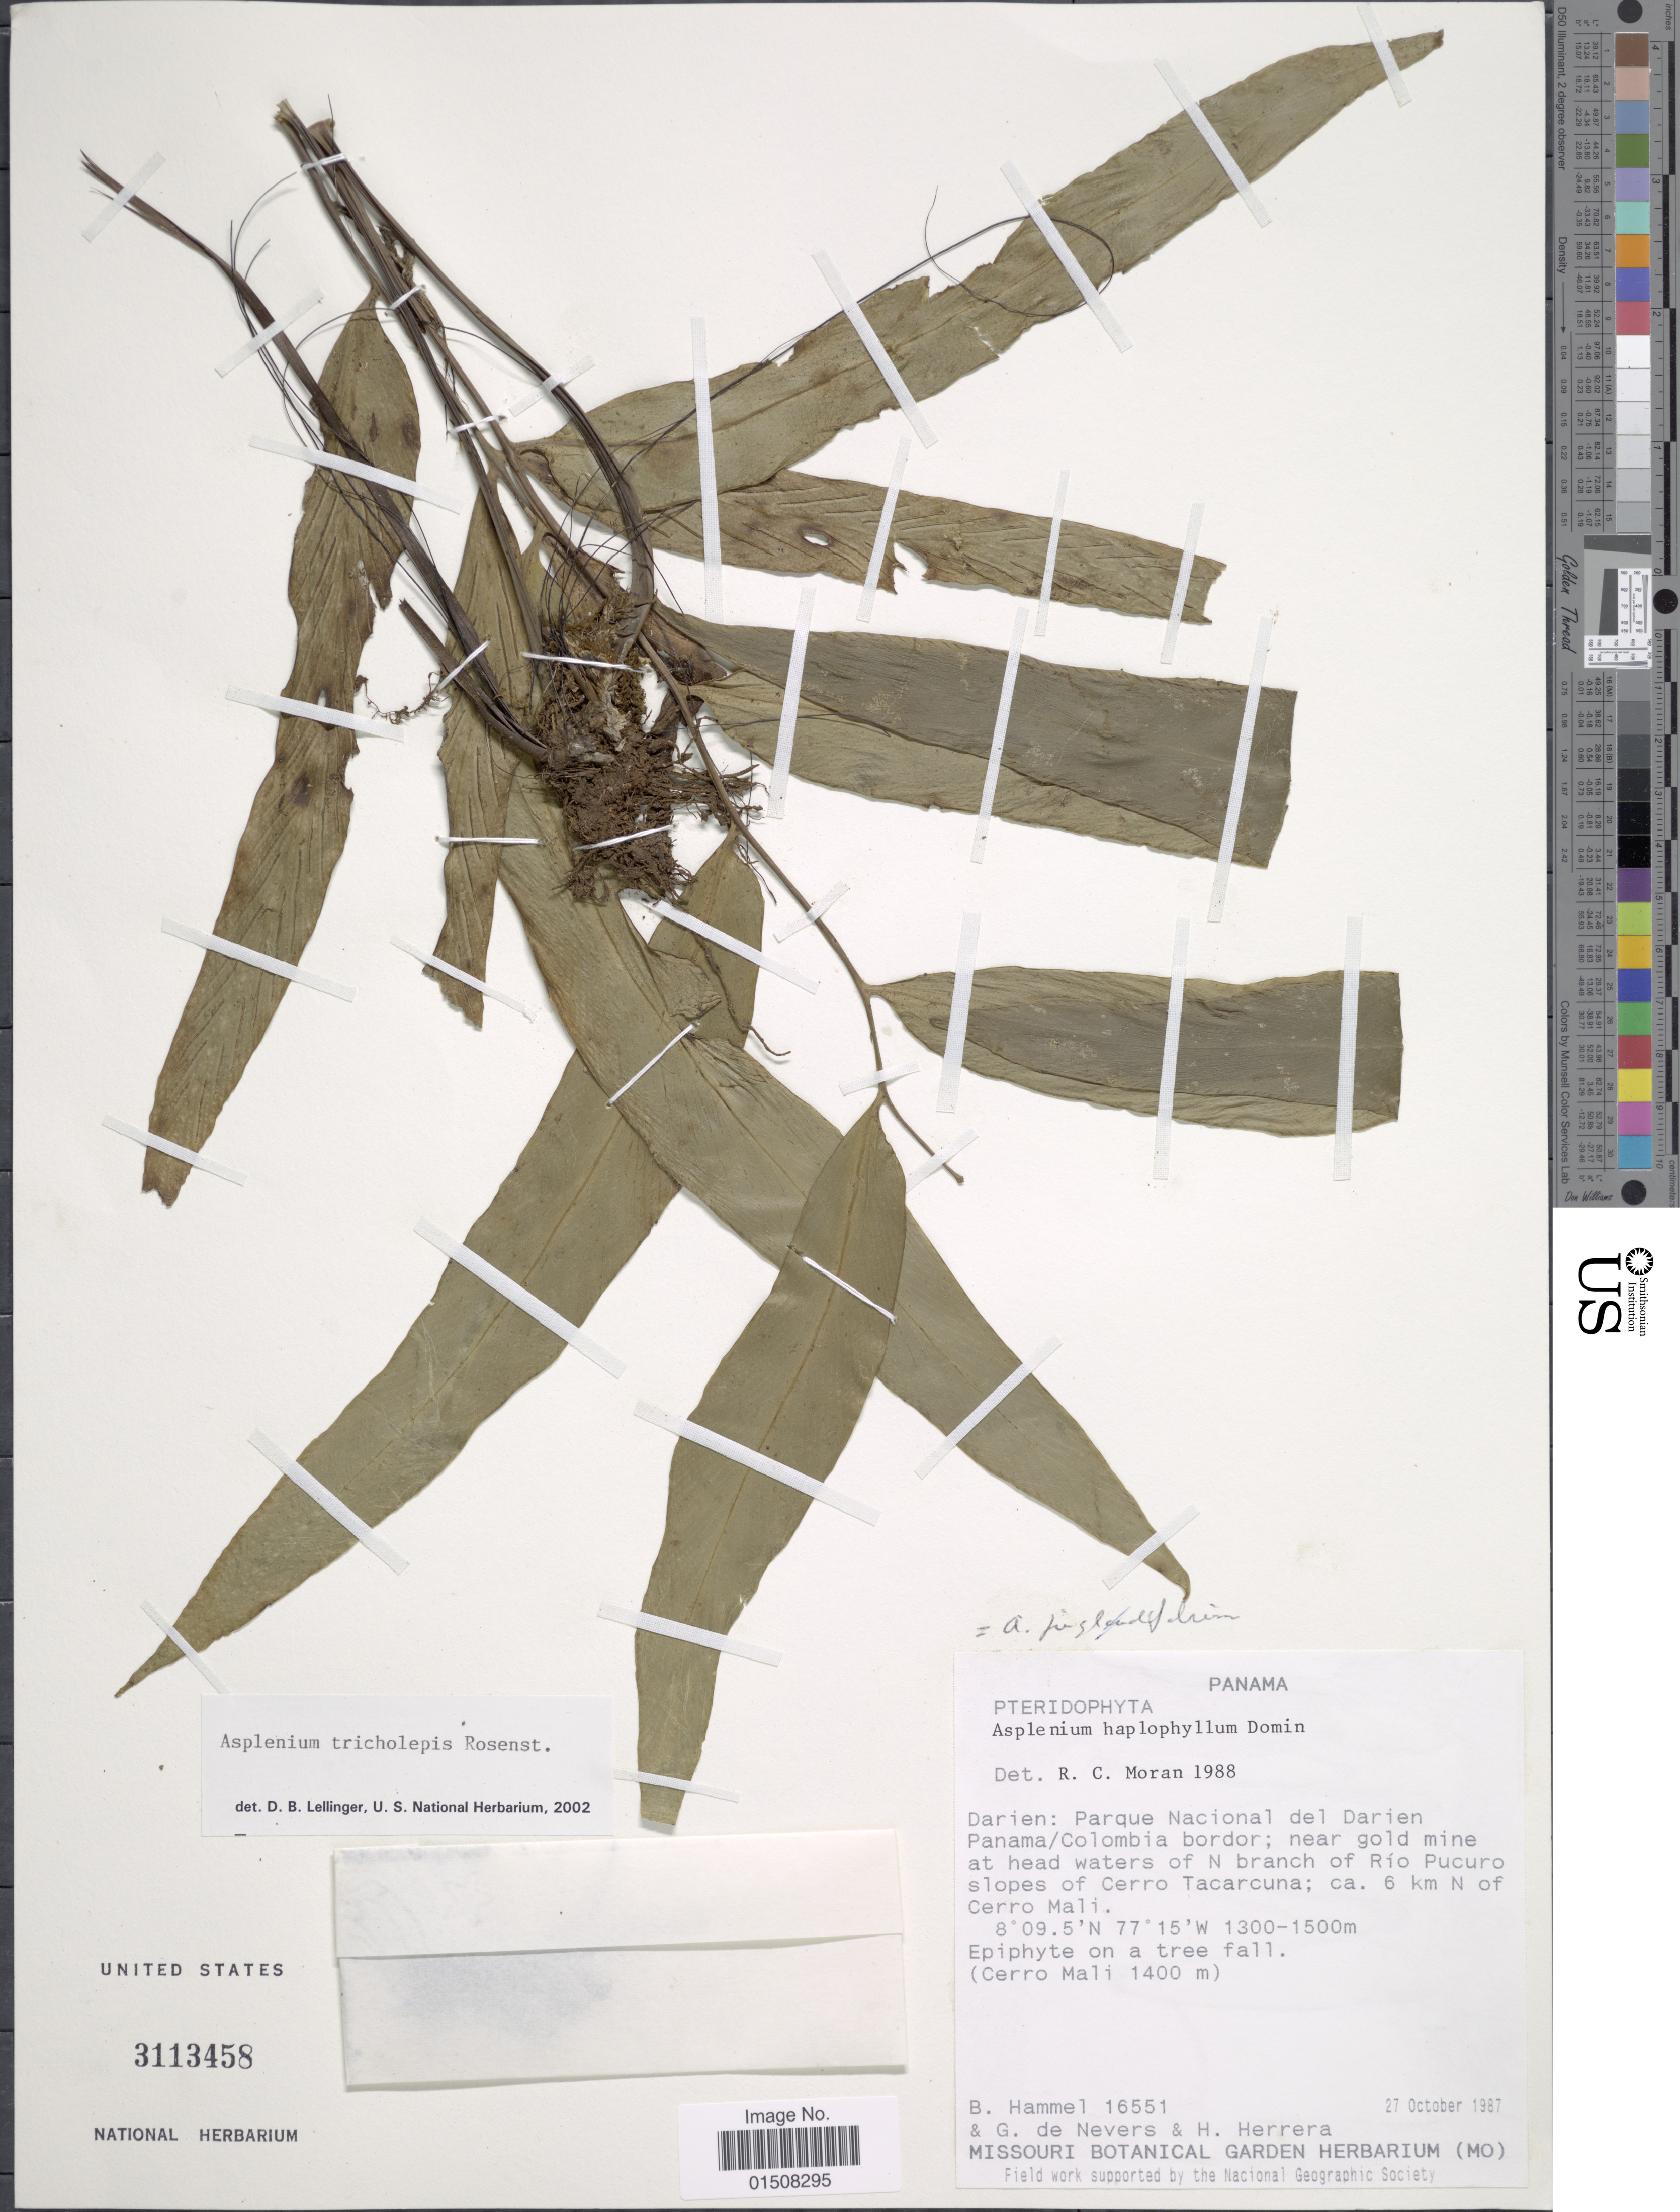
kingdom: Plantae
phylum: Tracheophyta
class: Polypodiopsida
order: Polypodiales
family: Aspleniaceae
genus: Asplenium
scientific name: Asplenium tricholepis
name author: Rosenst.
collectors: B. Hammel, G. C. de Nevers & H. Herrera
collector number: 16551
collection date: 1987-10-27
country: Panama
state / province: Darién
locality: Parque National del Darien Panama/Colombia bordor; near gold mine at head waters of N branch of Rio Pucuro slopes of Cerro Tacarcuna; ca. 6 km N of Cerro Mali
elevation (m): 1300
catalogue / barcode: US 3113458